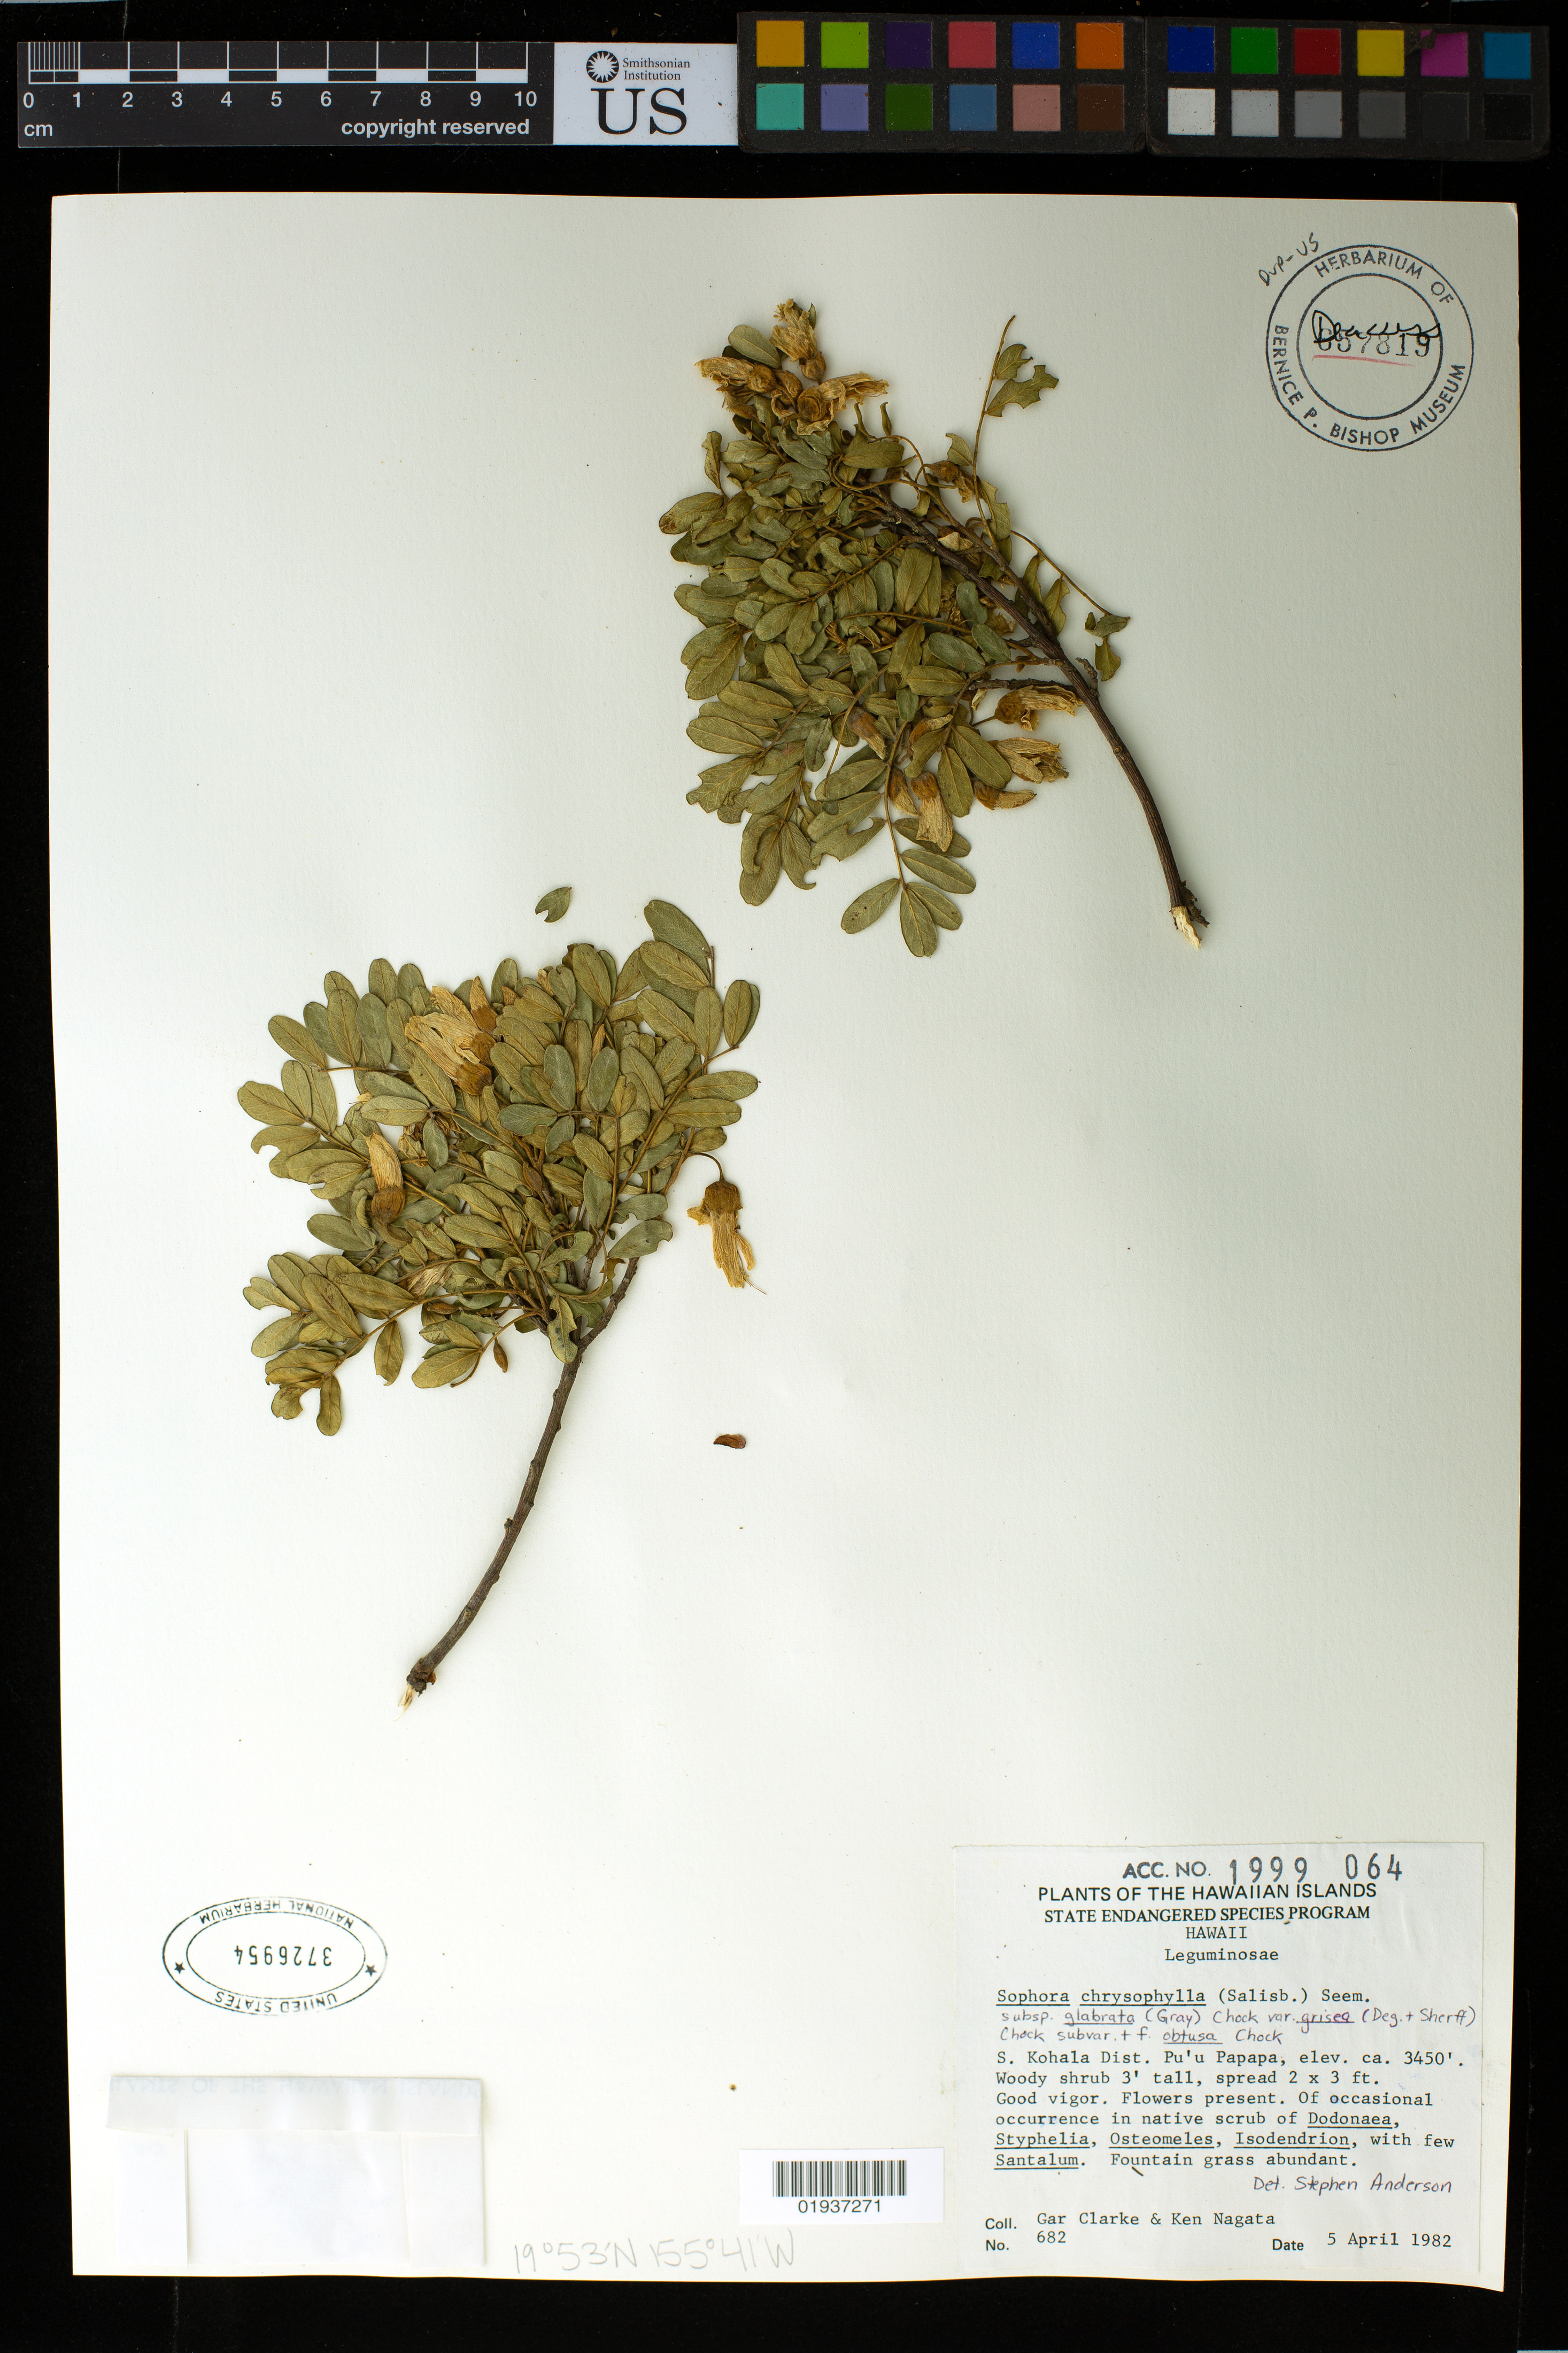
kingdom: Plantae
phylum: Tracheophyta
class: Magnoliopsida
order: Fabales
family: Fabaceae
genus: Sophora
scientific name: Sophora chrysophylla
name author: (Salisb.) Seem.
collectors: G. Clarke & K. Nagata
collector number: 682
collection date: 1982-04-05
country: United States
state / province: Hawaii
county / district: Hawaii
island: Hawaii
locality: S. Kohala Dist. Pu'u Papapa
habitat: Native scrub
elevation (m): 1052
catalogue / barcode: US 3726954